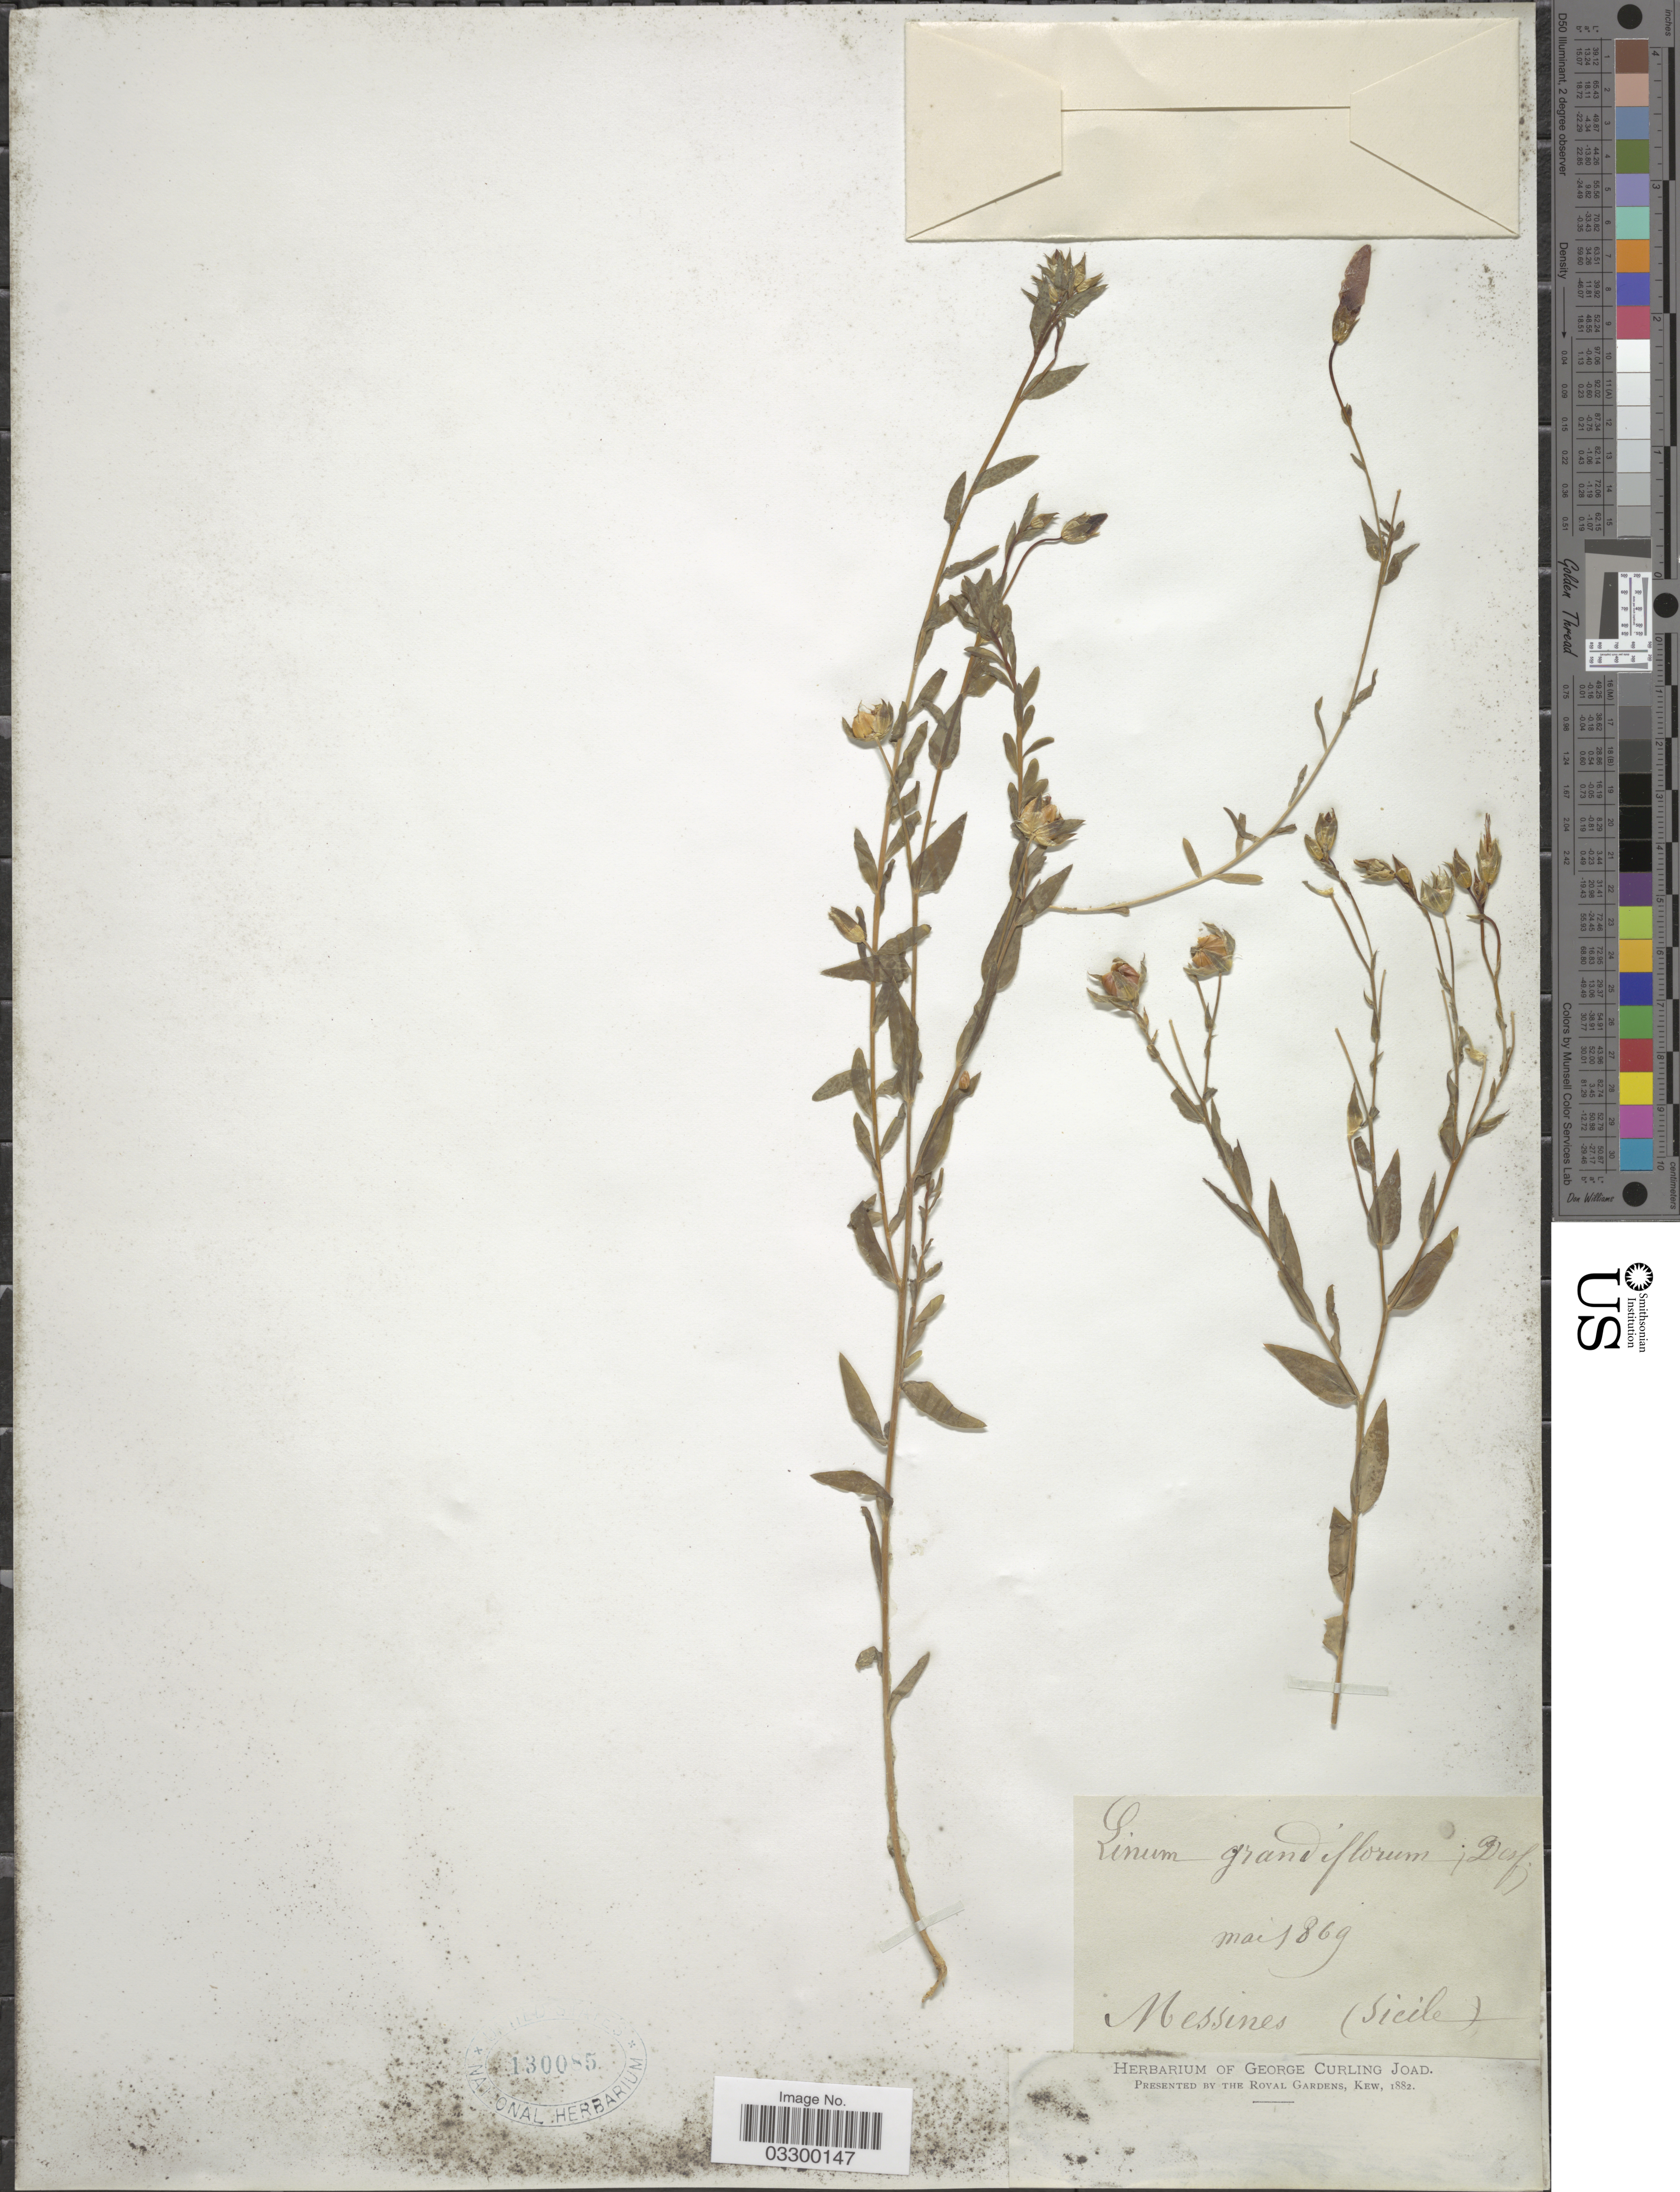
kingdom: Plantae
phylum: Tracheophyta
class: Magnoliopsida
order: Malpighiales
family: Linaceae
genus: Linum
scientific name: Linum grandiflorum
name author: Desf.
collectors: ex herb. George Curling Joad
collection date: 1869-05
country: Italy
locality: Messines (Sicile).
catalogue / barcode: US 130085